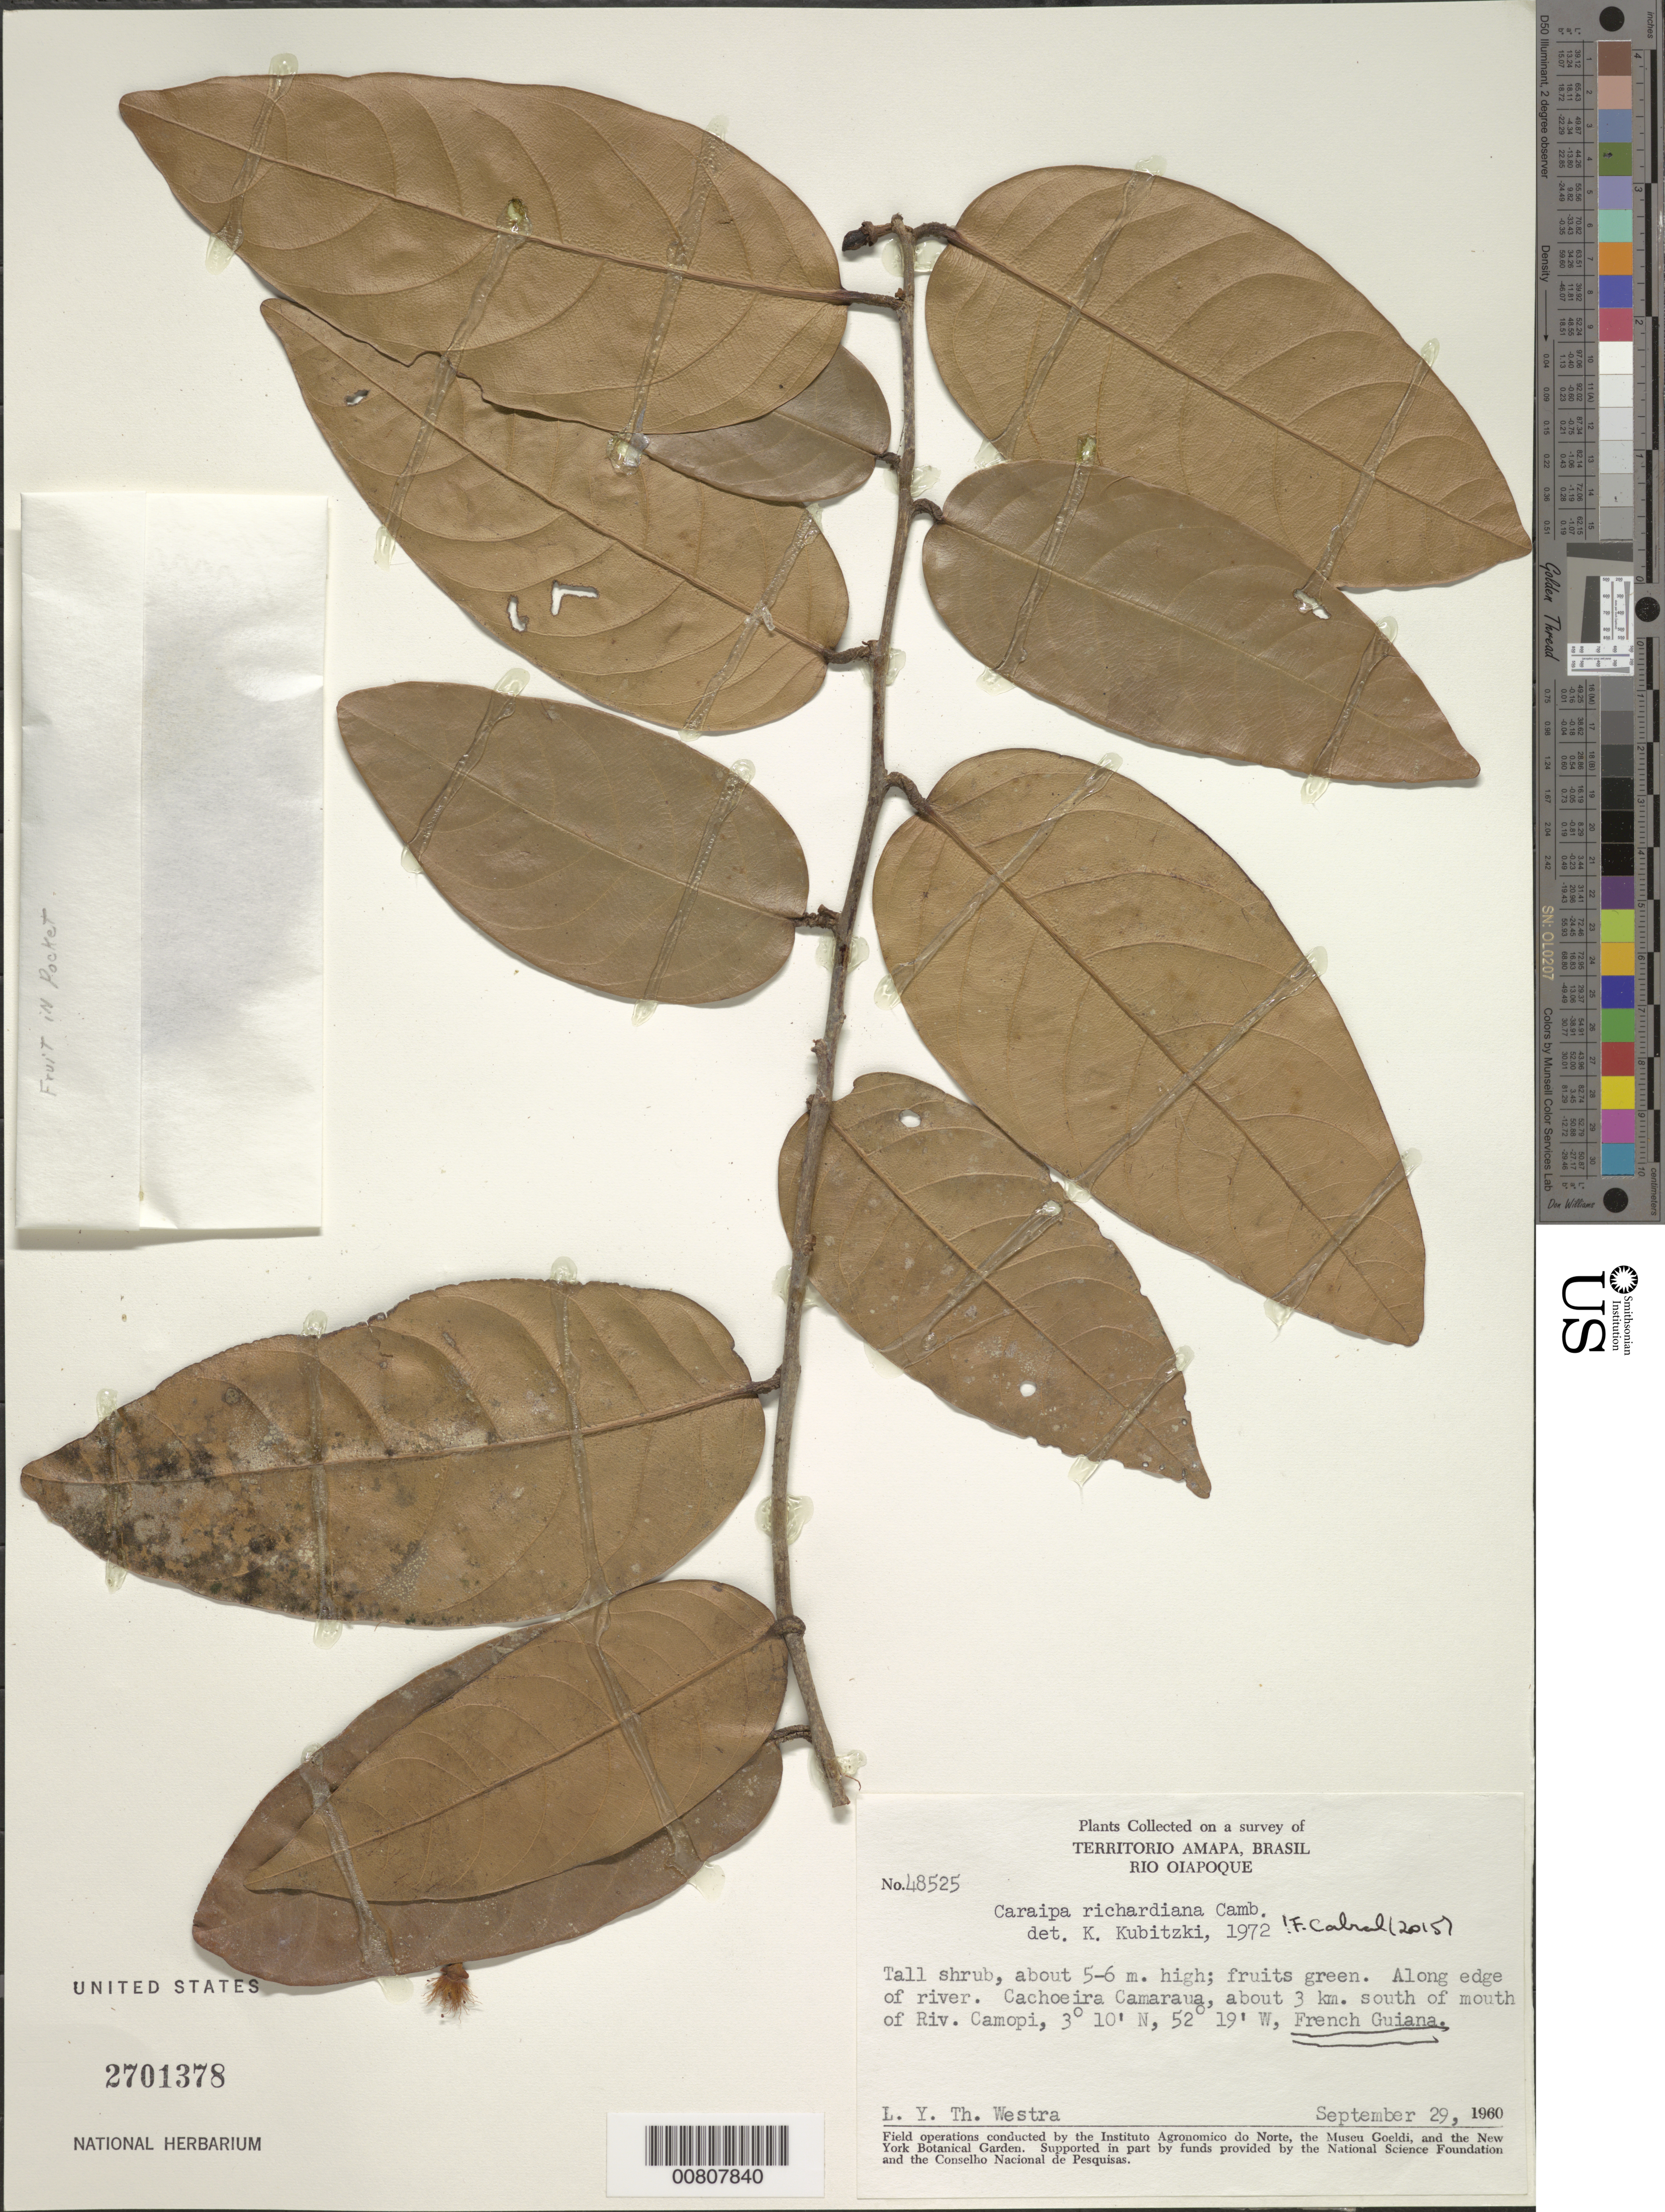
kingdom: Plantae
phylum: Tracheophyta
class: Magnoliopsida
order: Malpighiales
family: Calophyllaceae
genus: Caraipa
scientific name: Caraipa richardiana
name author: Cambess.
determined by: Kubitzki, Klaus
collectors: L. Y. T. Westra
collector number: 48525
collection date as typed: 29-Sep-60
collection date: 1960-09-29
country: French Guiana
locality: Cachoeira Camaraua (near), 3 km S of mouth of Riv. Camopi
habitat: Along edge of river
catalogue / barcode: US 2701378